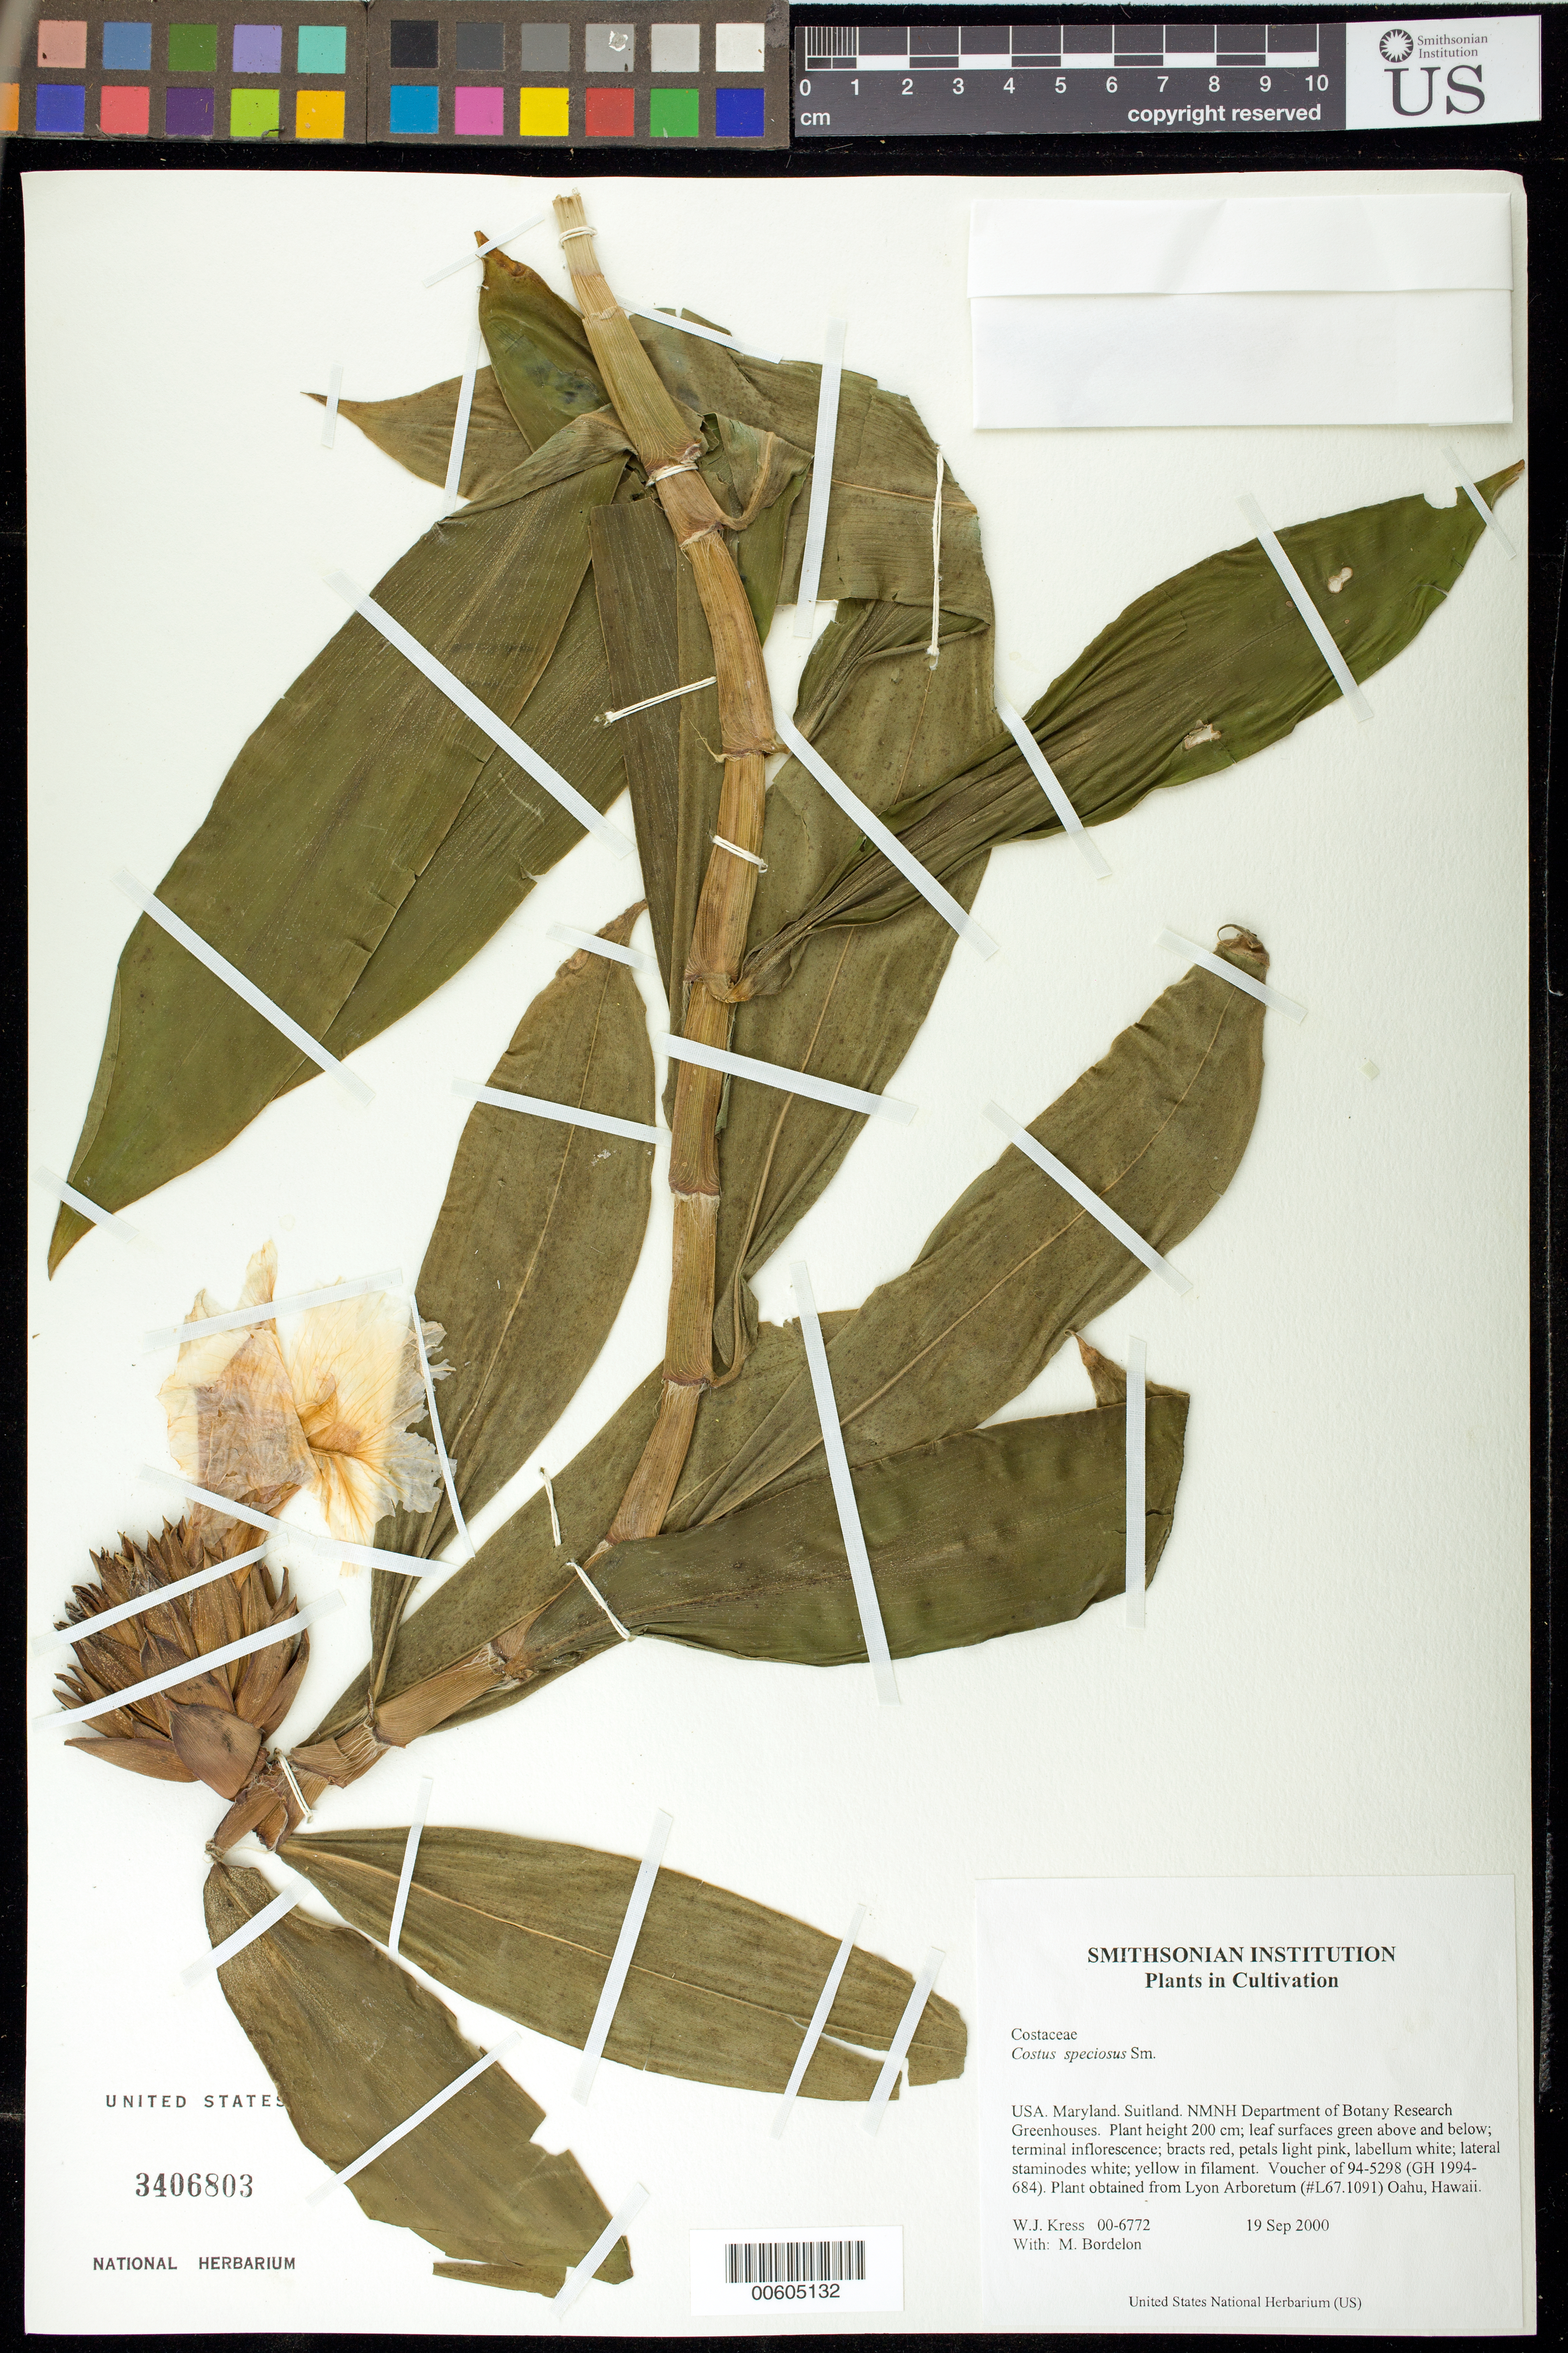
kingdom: Plantae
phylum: Tracheophyta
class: Liliopsida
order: Zingiberales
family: Costaceae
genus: Hellenia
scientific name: Hellenia speciosa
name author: (J. Koenig) S.R. Dutta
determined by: Wagner, W. L., (BOT), Smithsonian Institution - National Museum of Natural History (UNITED STATES)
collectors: W. J. Kress & M. Bordelon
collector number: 00-6772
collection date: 2000-09-19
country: United States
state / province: Maryland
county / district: Prince George's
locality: NMNH Botany Research Greenhouses. Suitland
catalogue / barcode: US 3406803